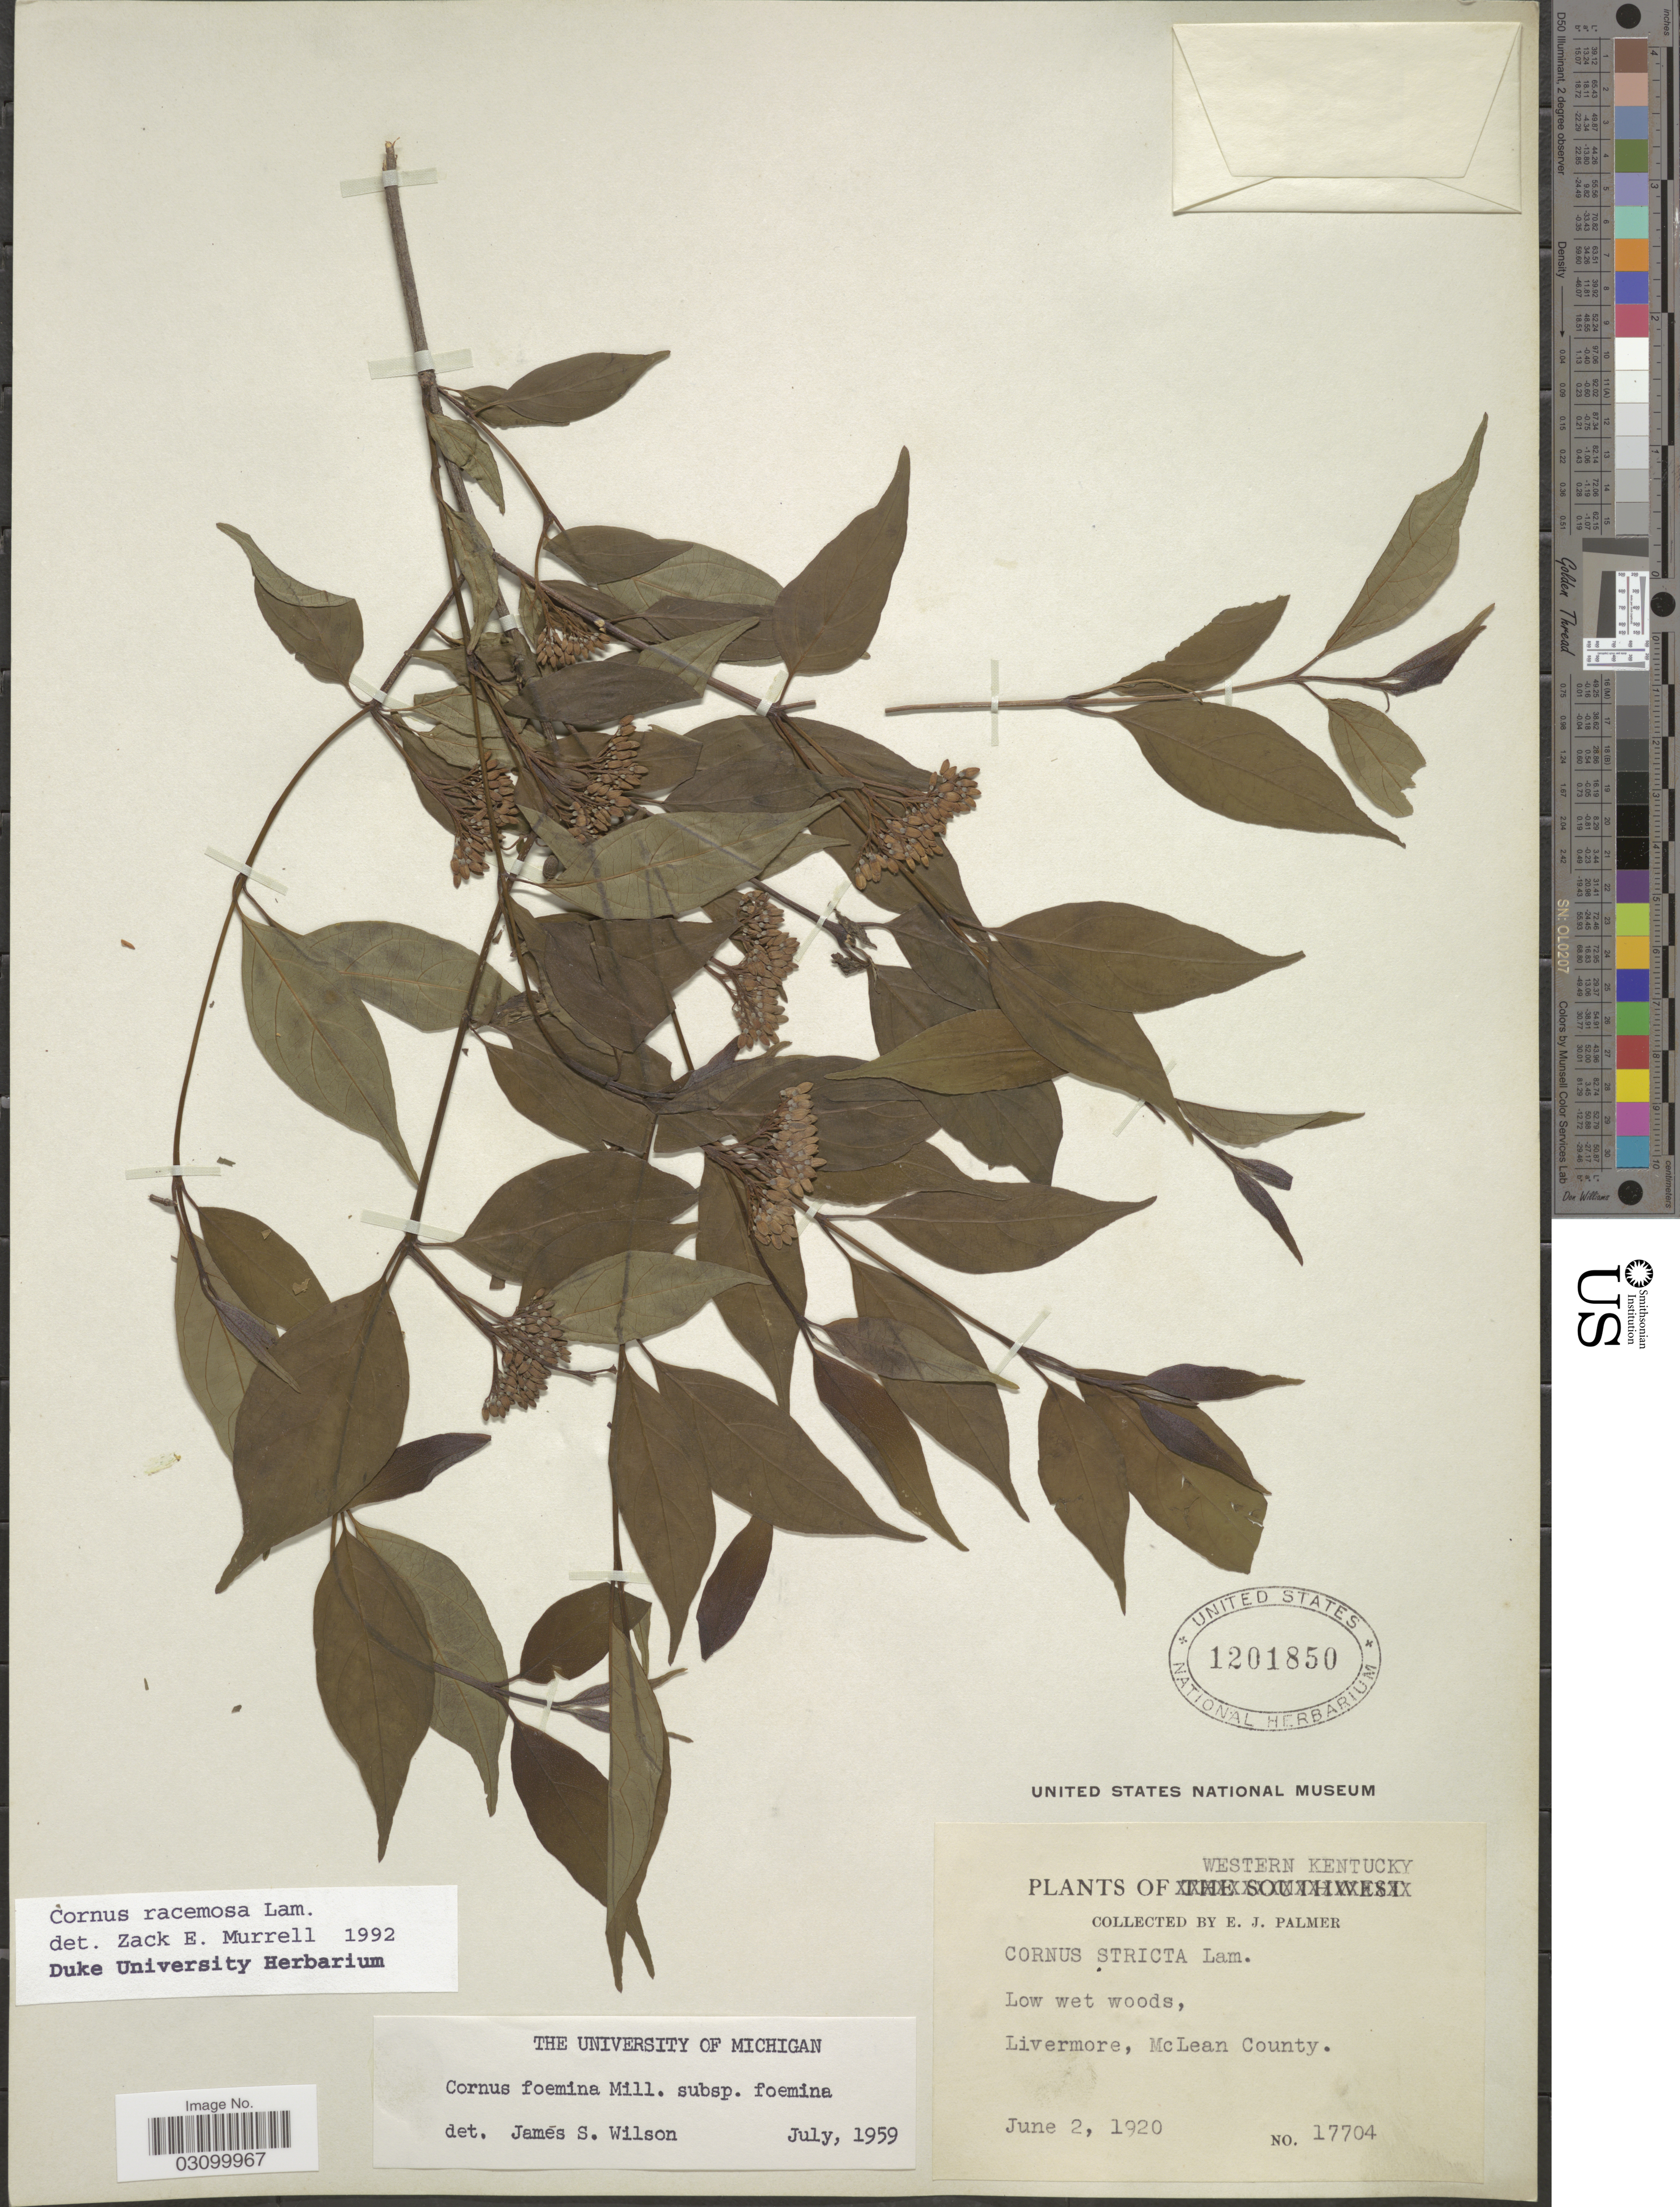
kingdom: Plantae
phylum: Tracheophyta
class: Magnoliopsida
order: Cornales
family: Cornaceae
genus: Cornus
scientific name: Cornus racemosa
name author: Lam.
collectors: E. J. Palmer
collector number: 17704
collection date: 1920-06-02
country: United States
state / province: Kentucky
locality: Western Kentucky. Low wet woods, Livermore, McLean County.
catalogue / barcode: US 1201850